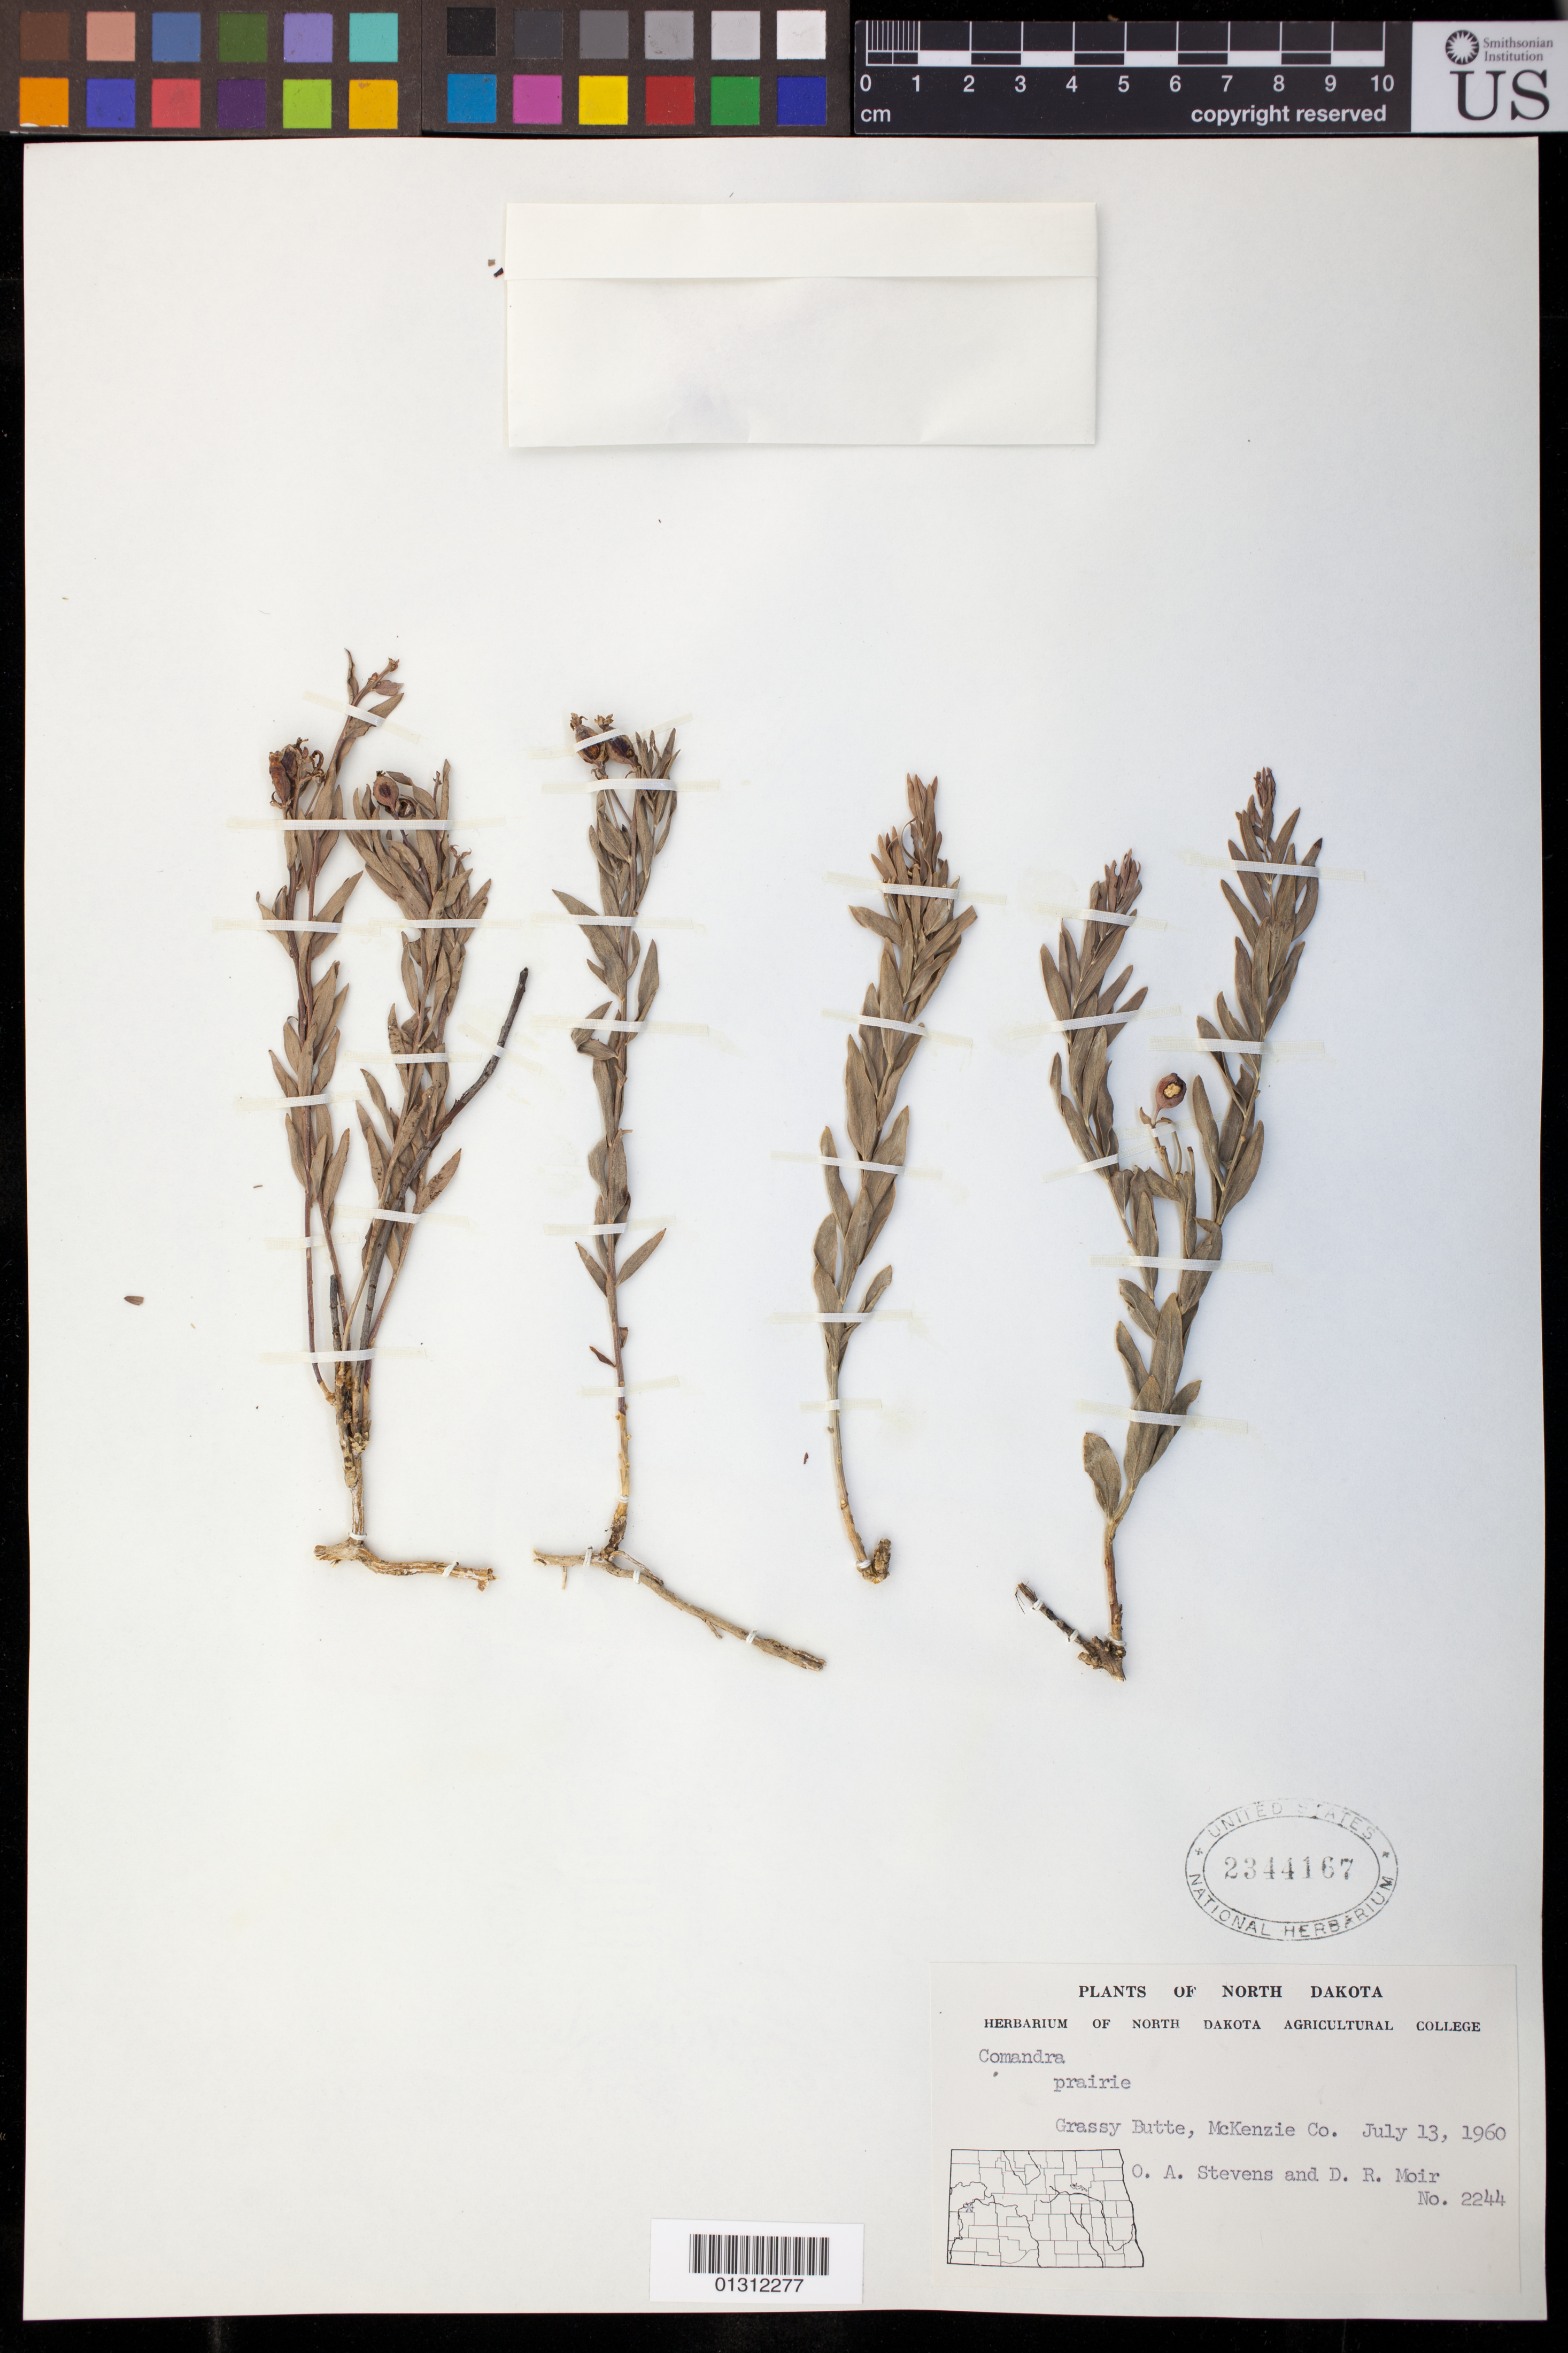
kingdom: Plantae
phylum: Tracheophyta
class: Magnoliopsida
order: Santalales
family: Comandraceae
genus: Comandra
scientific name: Comandra sp.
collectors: O. A. Stevens & D. Moir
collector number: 2244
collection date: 1960-07-13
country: United States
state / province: North Dakota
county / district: McKenzie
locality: Grassy Butte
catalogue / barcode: US 2344167